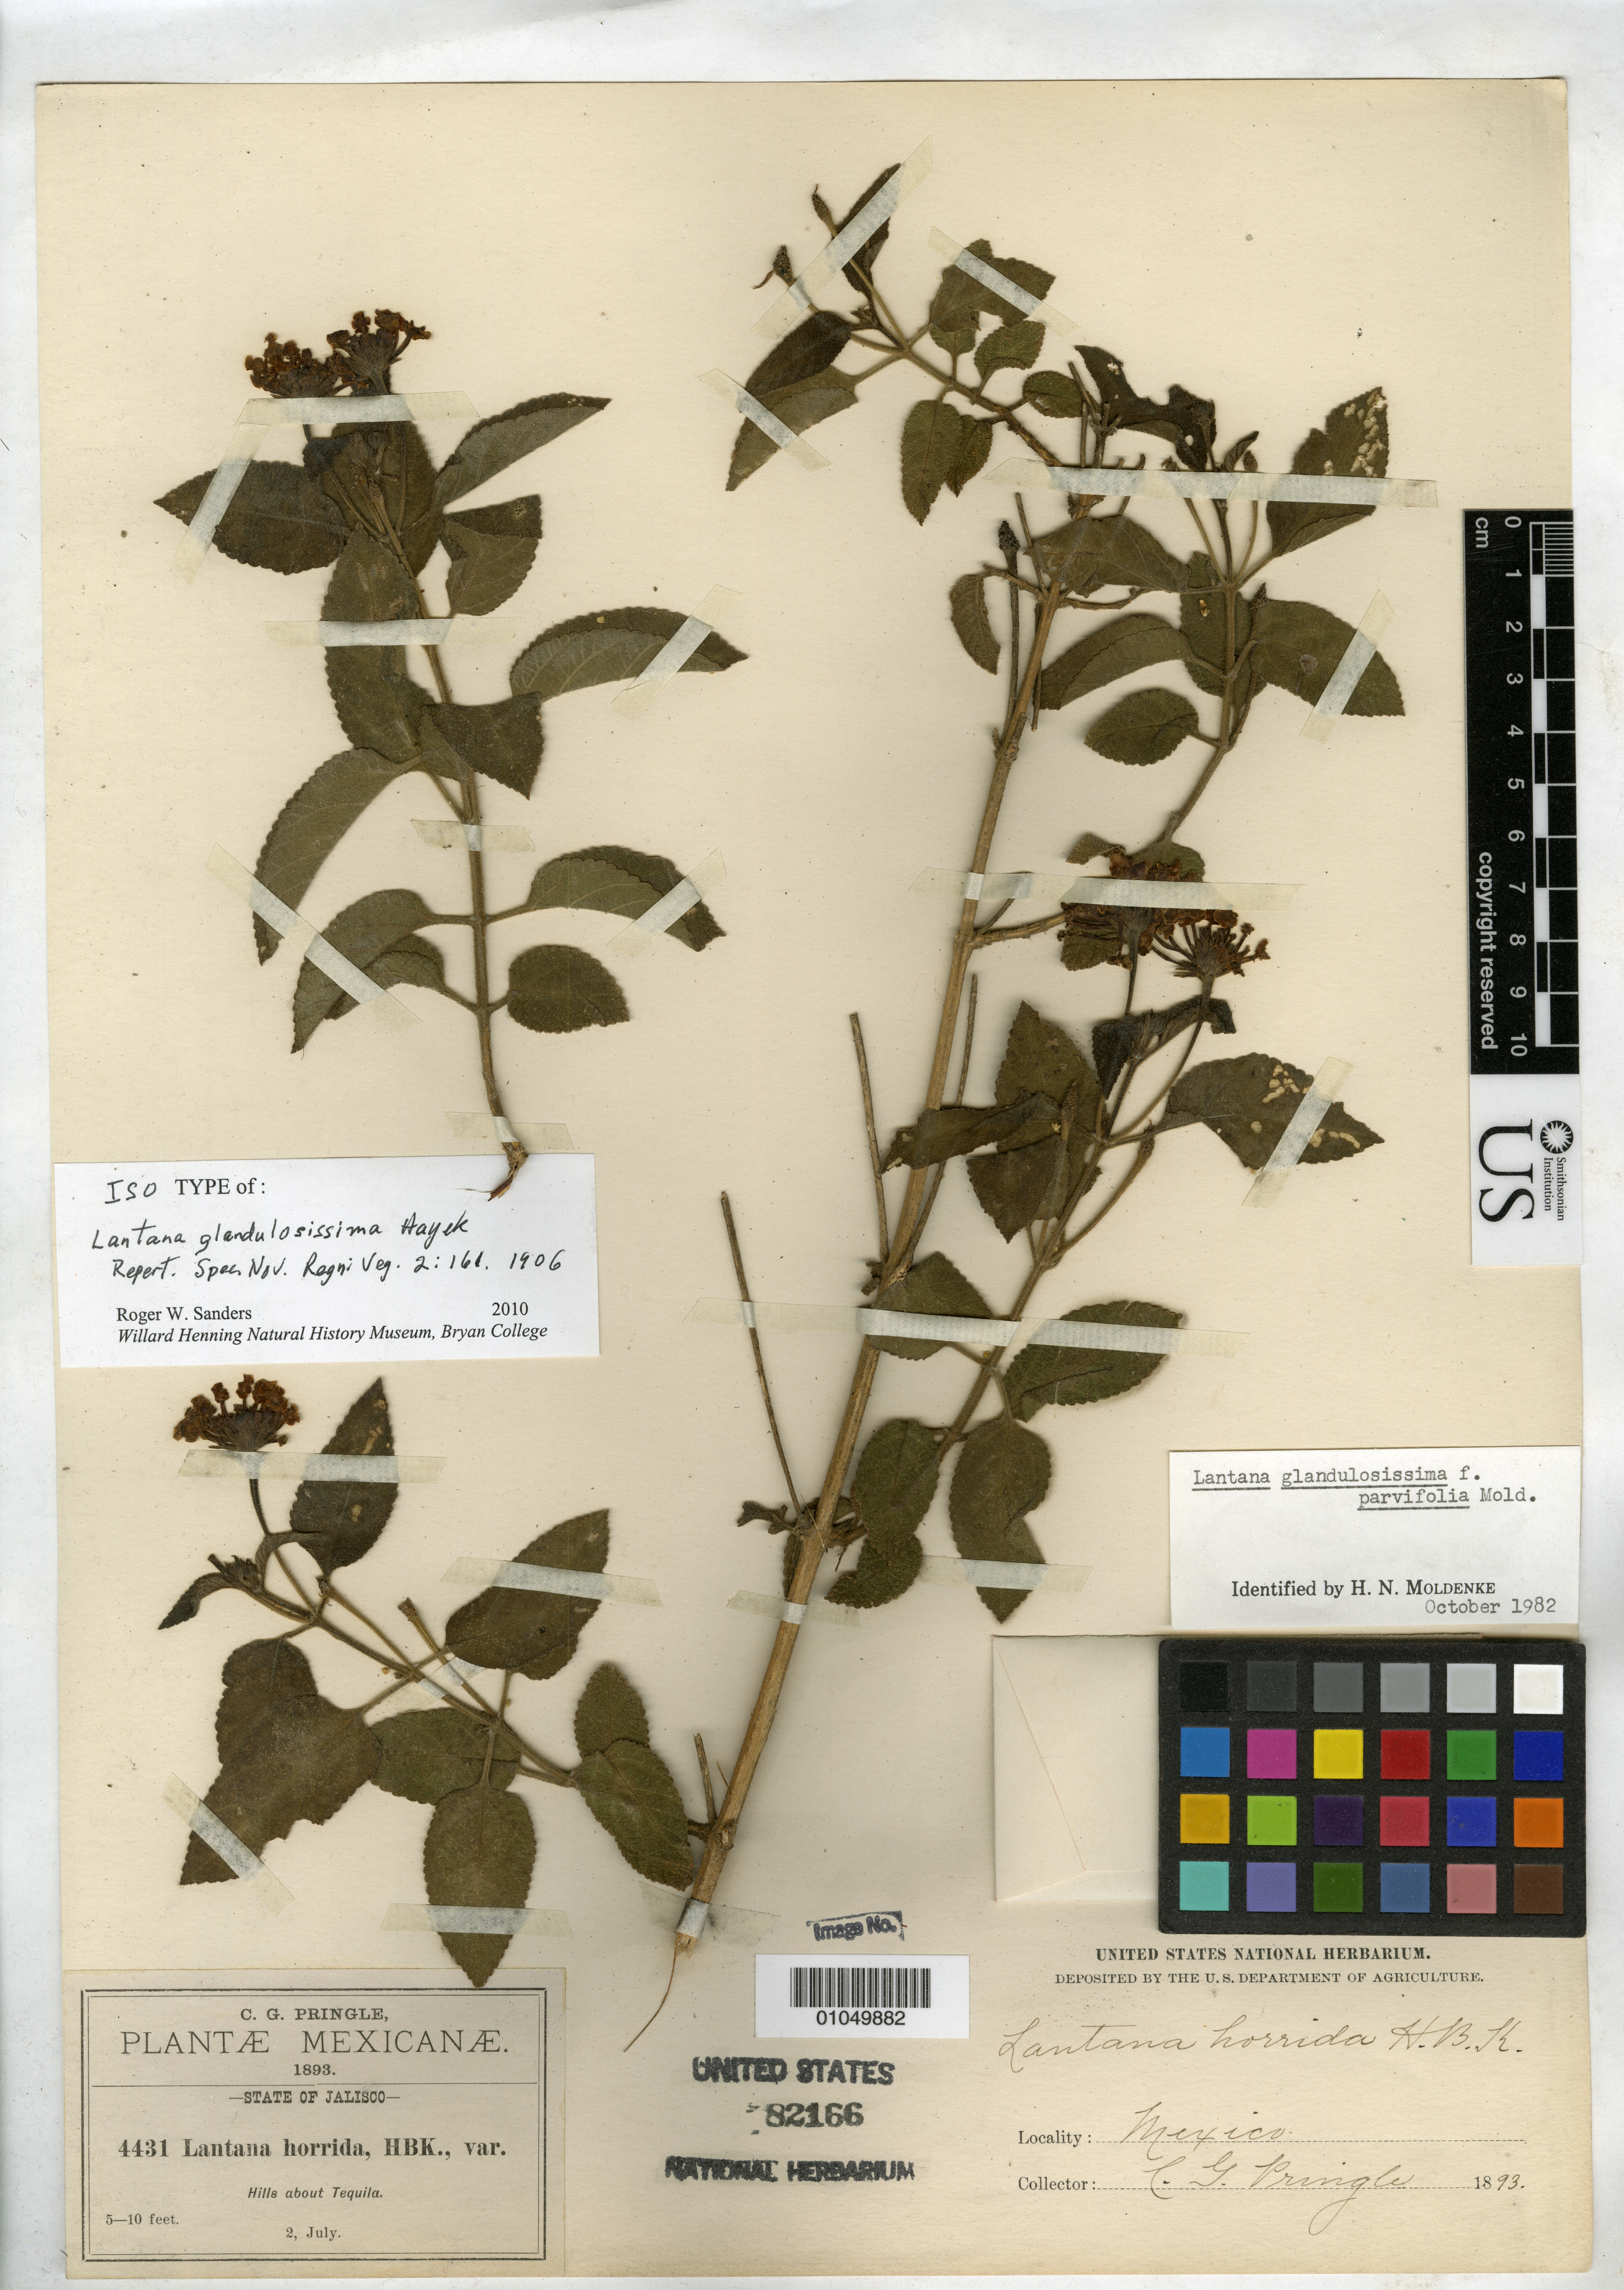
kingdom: Plantae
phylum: Tracheophyta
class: Magnoliopsida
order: Lamiales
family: Verbenaceae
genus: Lantana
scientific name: Lantana glandulosissima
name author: Hayek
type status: Isotype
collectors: C. G. Pringle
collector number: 4431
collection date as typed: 02 Jul 1893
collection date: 1893-07-02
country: Mexico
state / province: Jalisco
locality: Hills about Tequila.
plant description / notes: Currently accepted name according to Sanders, Sida 22: 414-415 (2006).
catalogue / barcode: US 82166